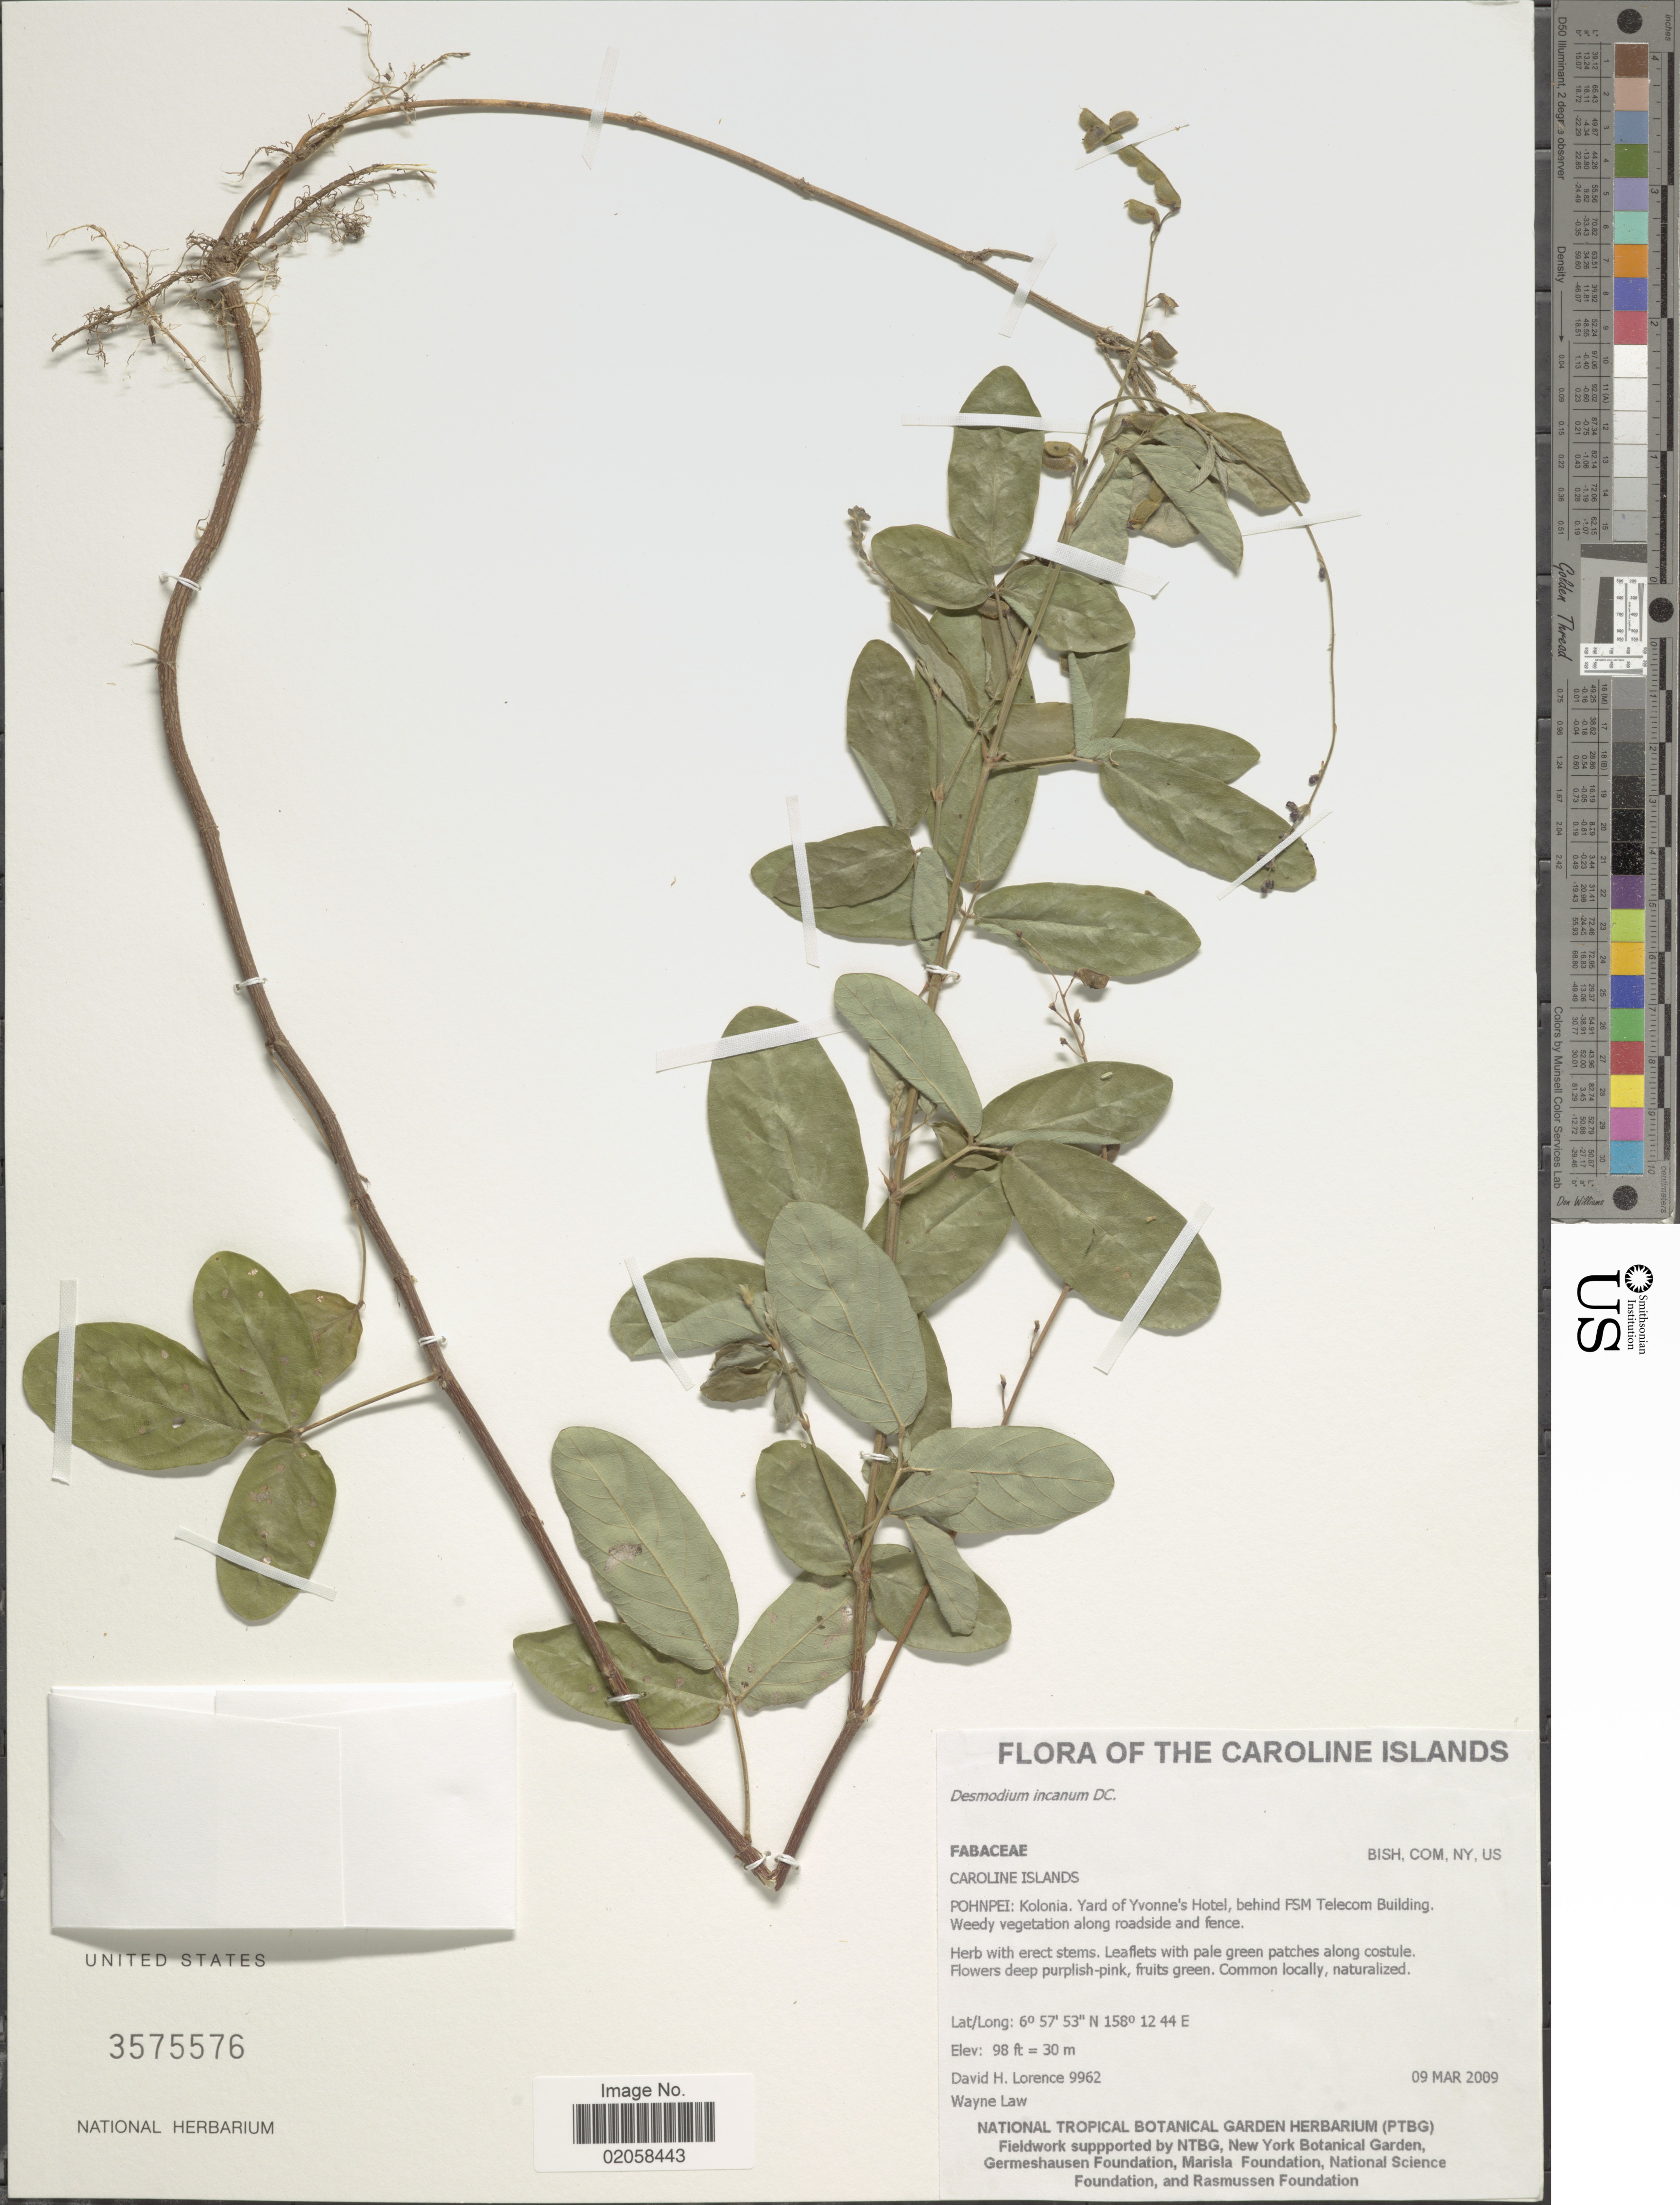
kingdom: Plantae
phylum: Tracheophyta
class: Magnoliopsida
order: Fabales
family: Fabaceae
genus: Desmodium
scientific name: Desmodium incanum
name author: (Sw.) DC.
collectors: D. Lorence & W. Law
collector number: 9962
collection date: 2009-03-09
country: Micronesia, Federated States of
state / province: Pohnpei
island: Pohnpei [Ponape]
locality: Caroline Islands, Kolonia, Yard of Yvonne's Hotel, behind FSM Telecom Buildig, weedy vegetation along roadside and fence.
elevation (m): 30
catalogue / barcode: US 375576